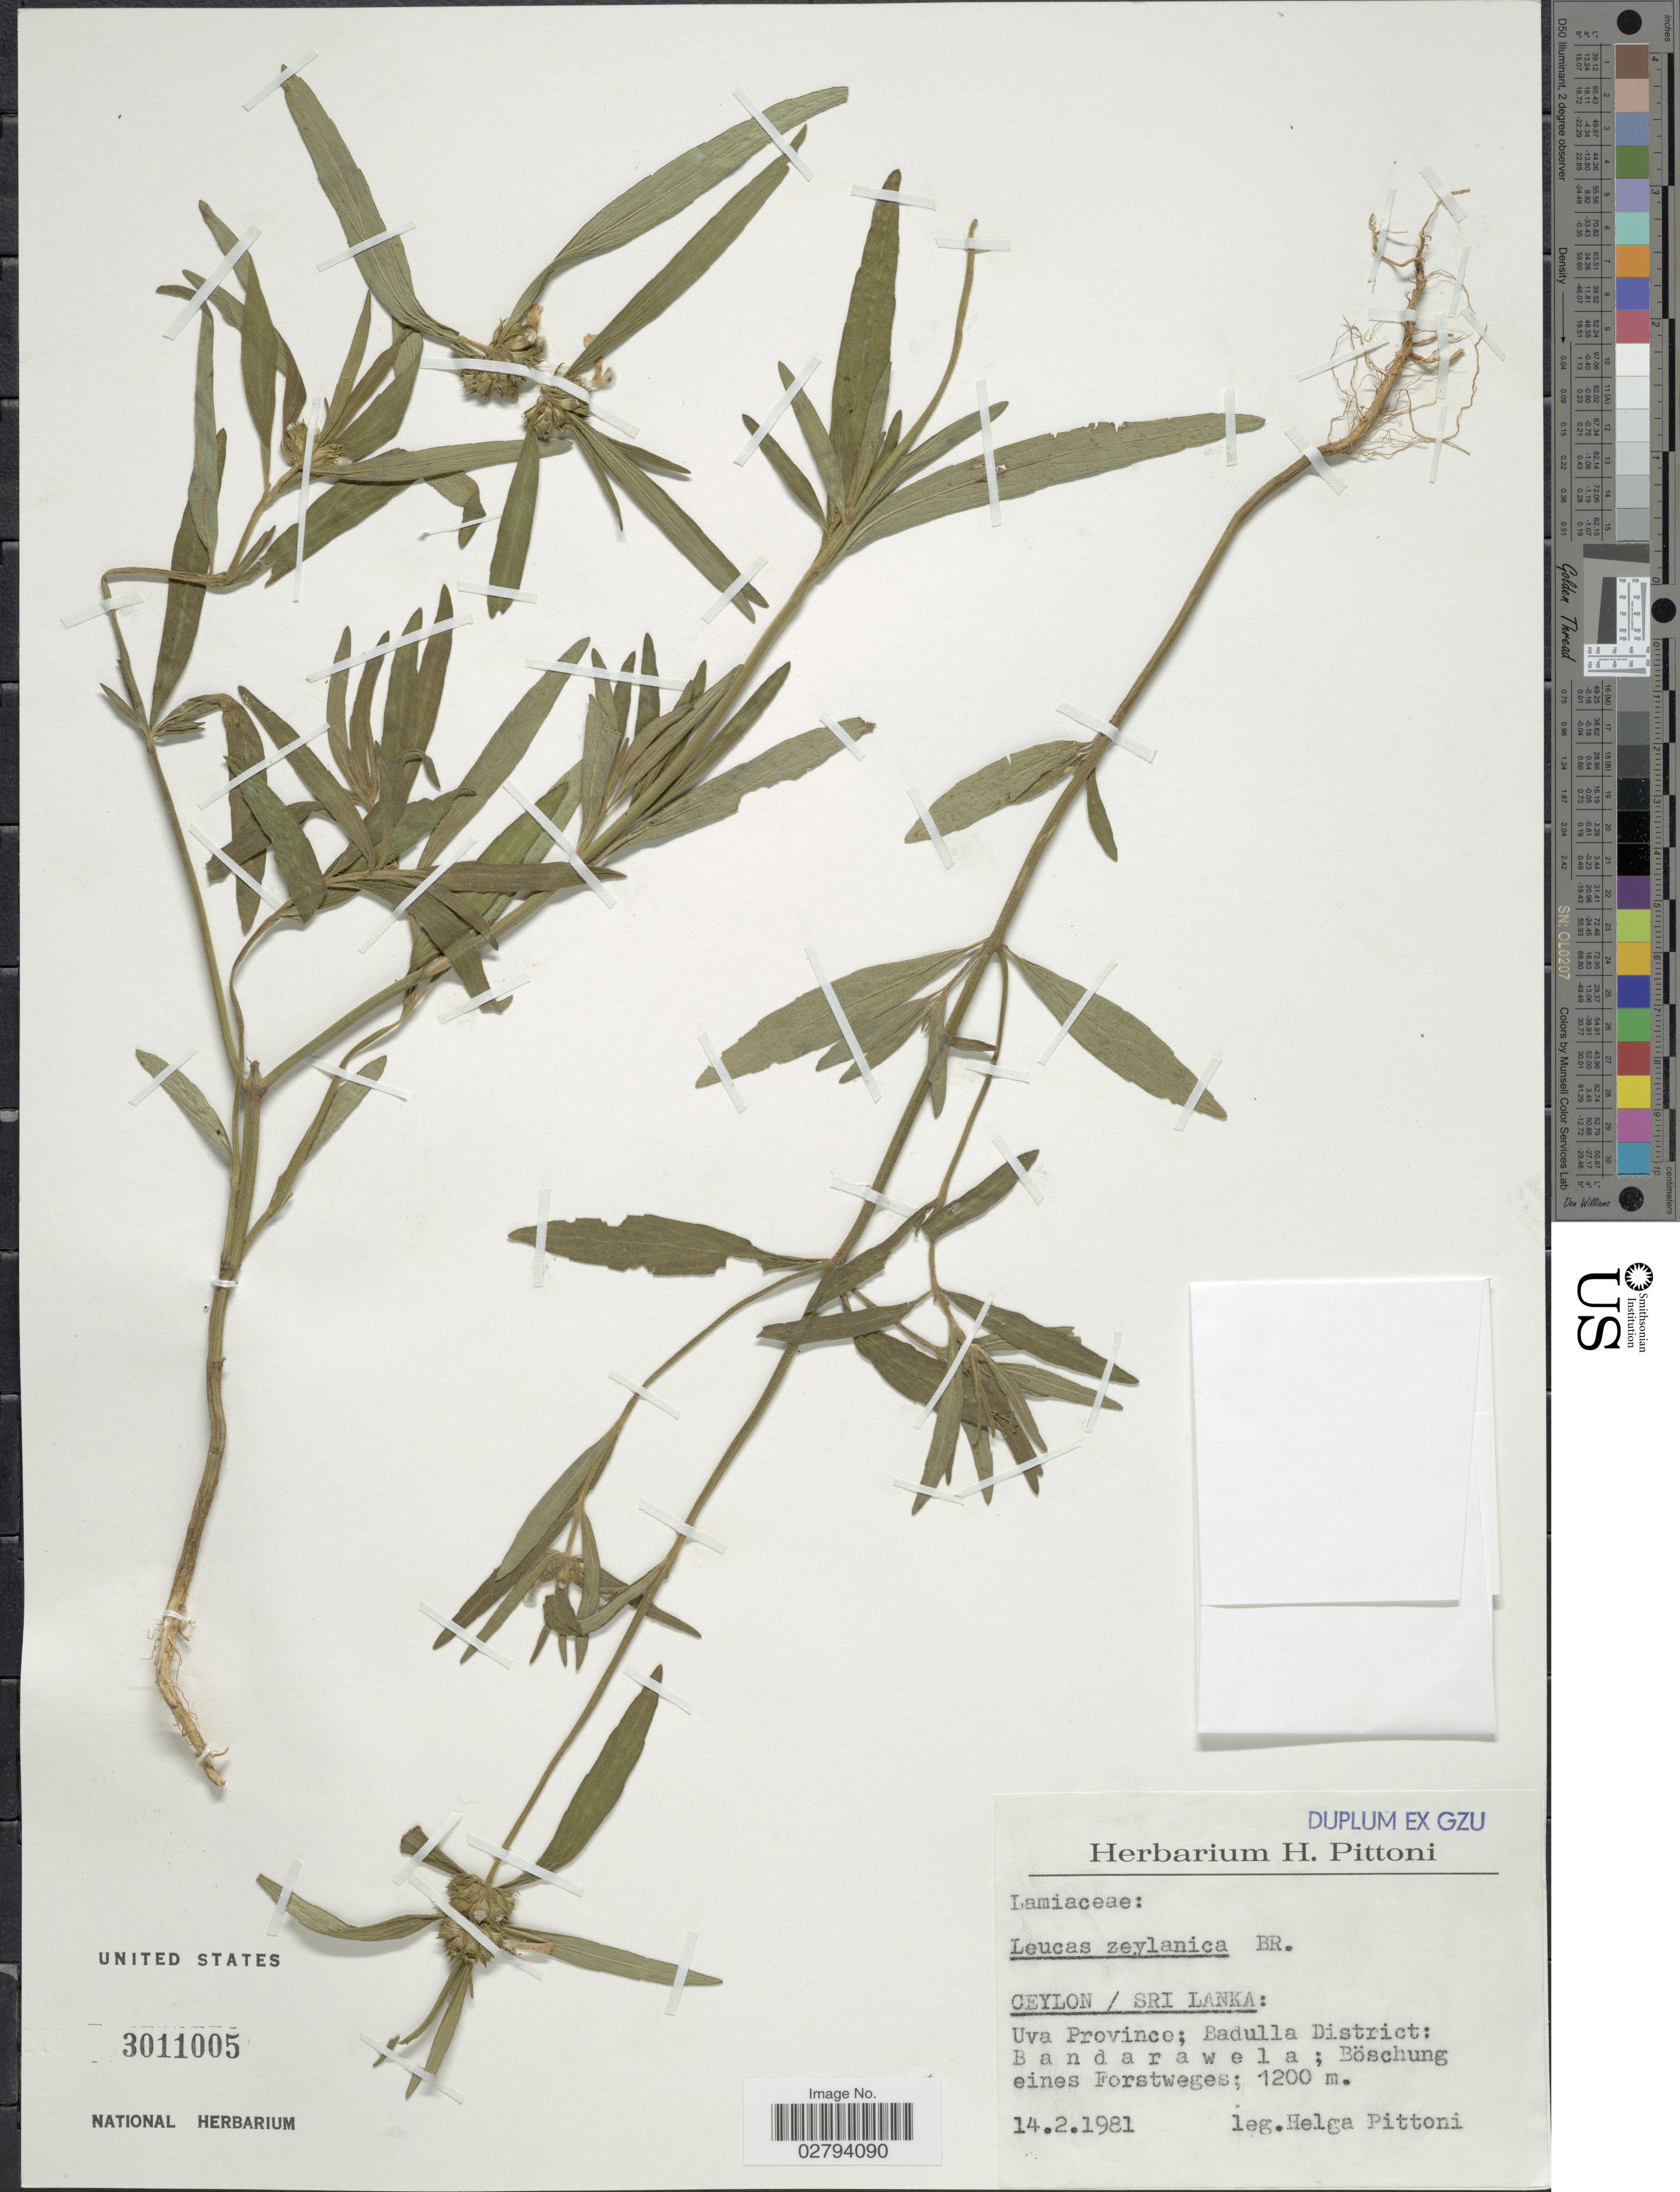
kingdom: Plantae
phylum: Tracheophyta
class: Magnoliopsida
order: Lamiales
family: Lamiaceae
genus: Leucas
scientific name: Leucas zeylanica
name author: (L.) W.T. Aiton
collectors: H. Pittoni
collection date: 1981-02-14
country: Sri Lanka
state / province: Uva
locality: Ceylon, Uva Province: Badulla District: Bandarawela.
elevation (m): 1200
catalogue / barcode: US 3011005